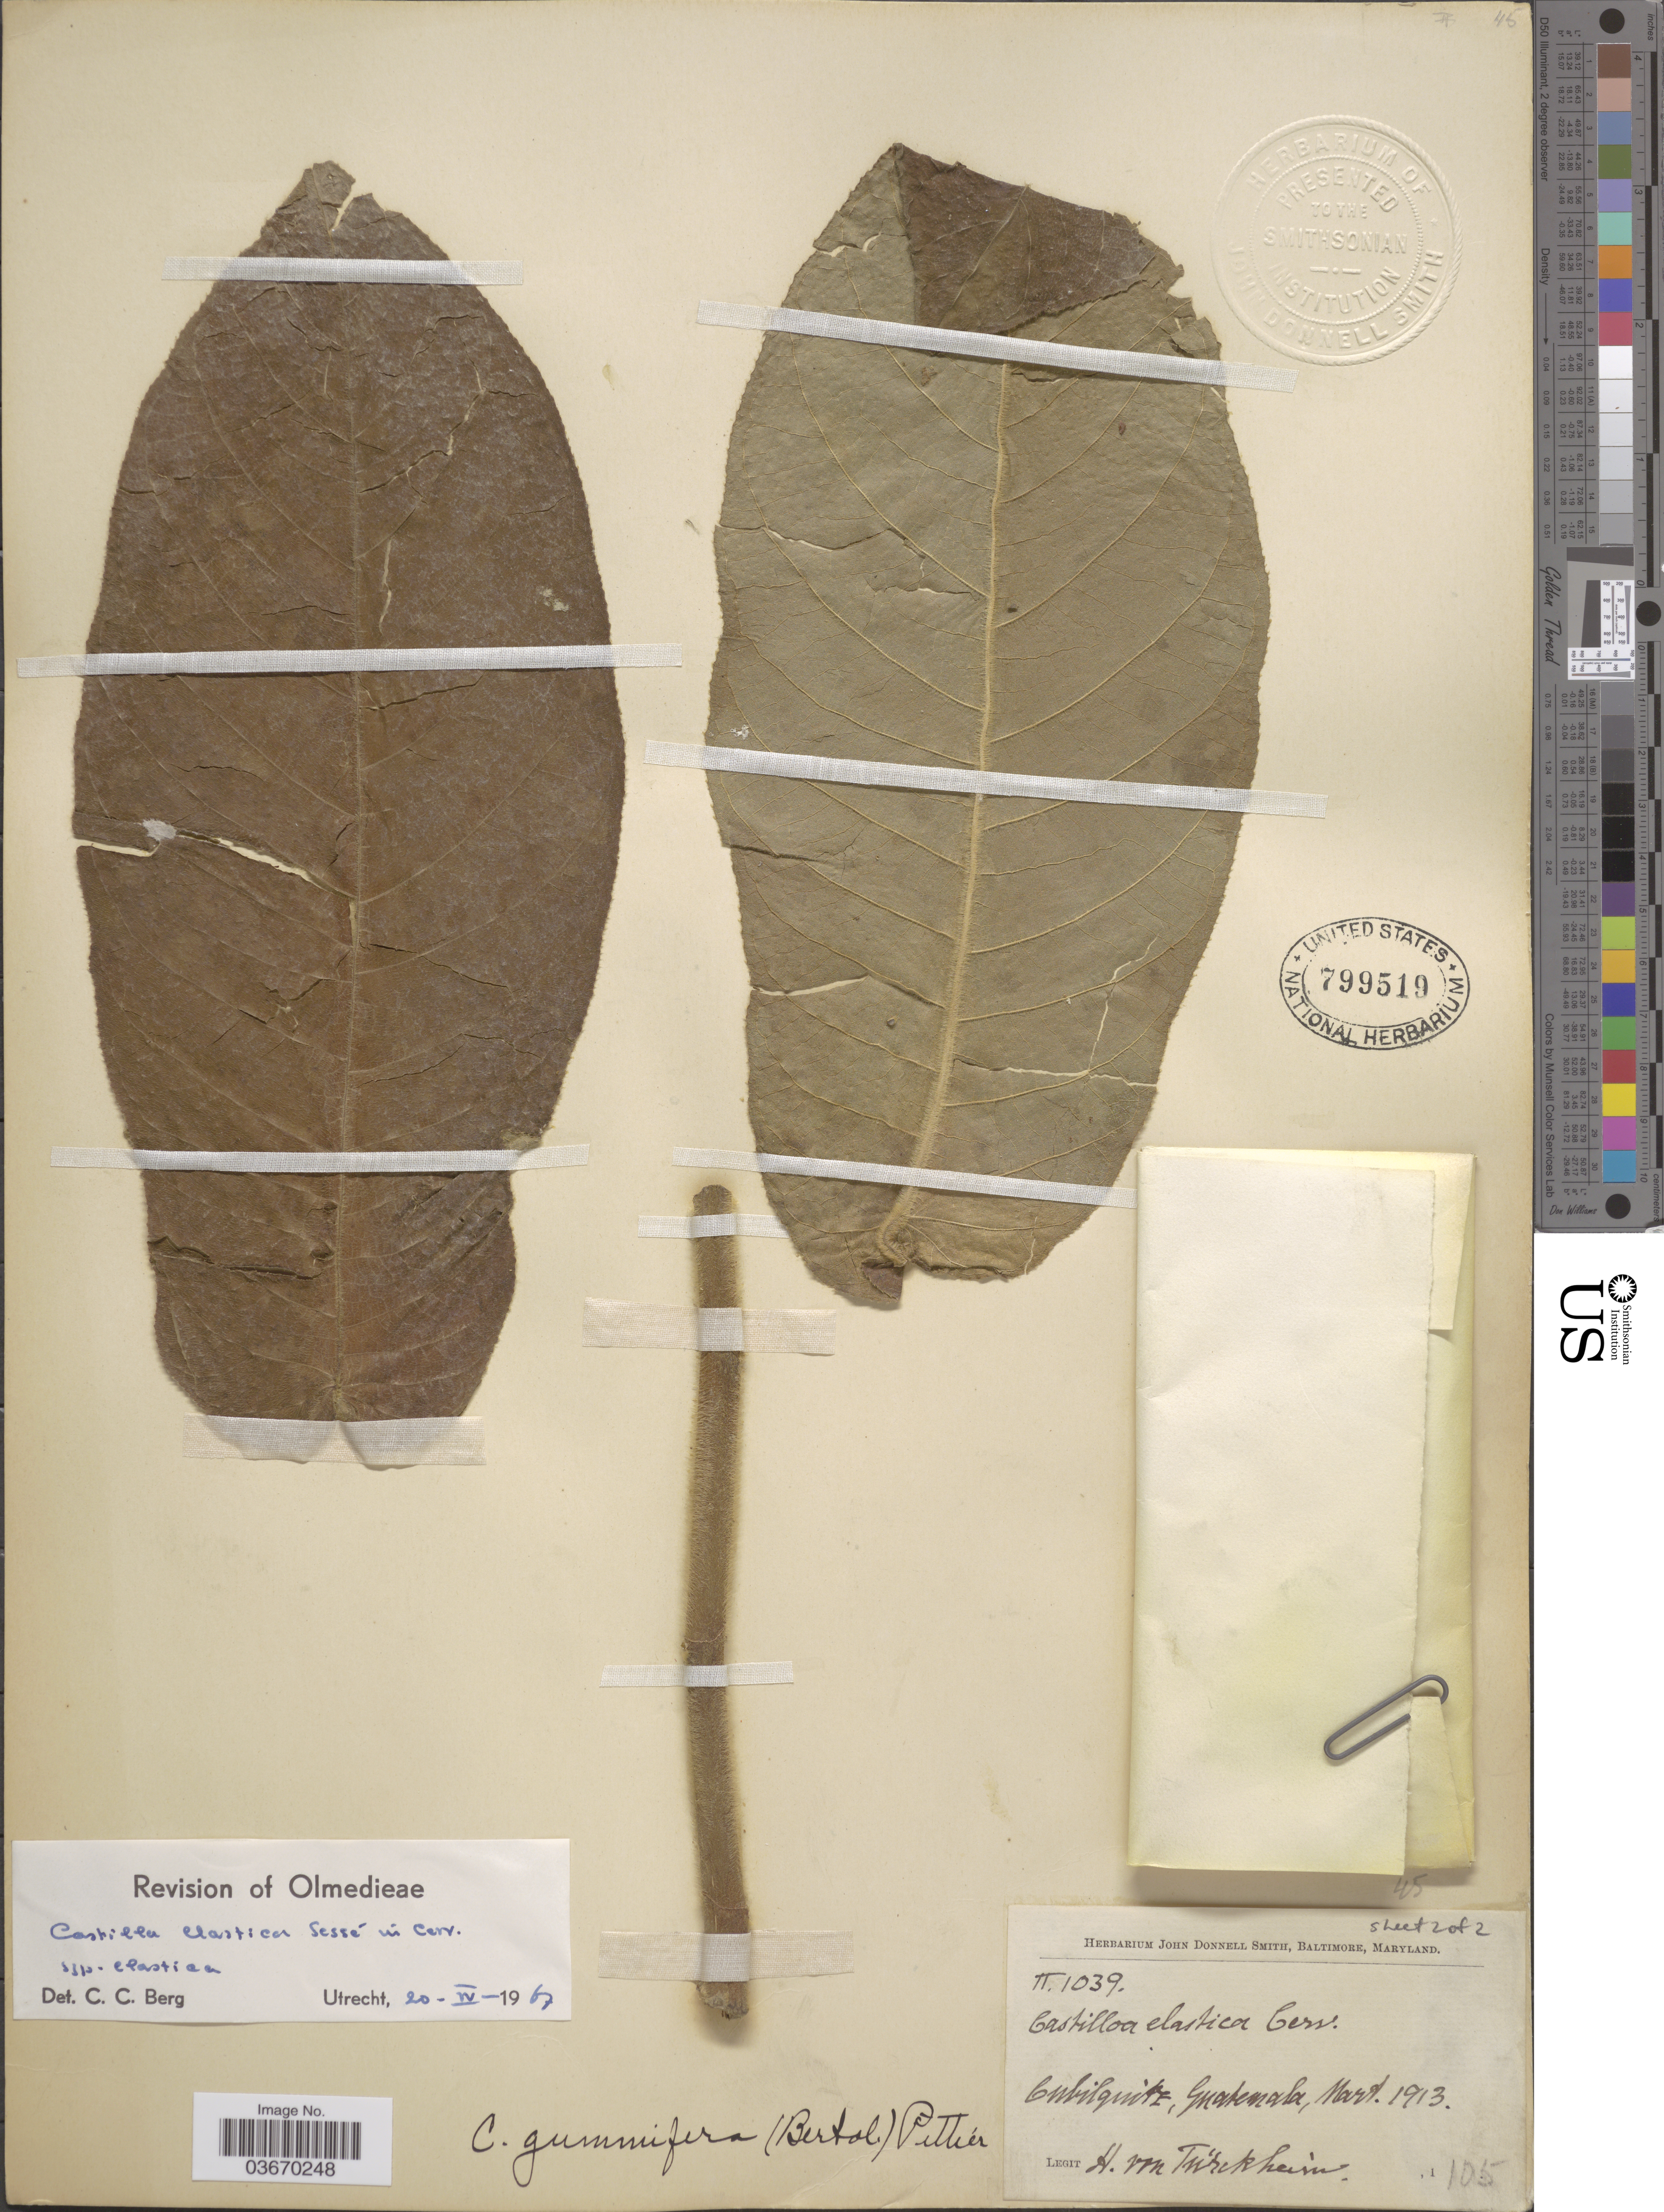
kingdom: Plantae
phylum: Tracheophyta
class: Magnoliopsida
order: Rosales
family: Moraceae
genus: Castilla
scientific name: Castilla elastica subsp. elastica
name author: Sessé ex Cerv.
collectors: H. von Türckheim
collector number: II1039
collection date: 1913-03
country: Guatemala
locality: Cubilquitz.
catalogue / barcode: US 799519